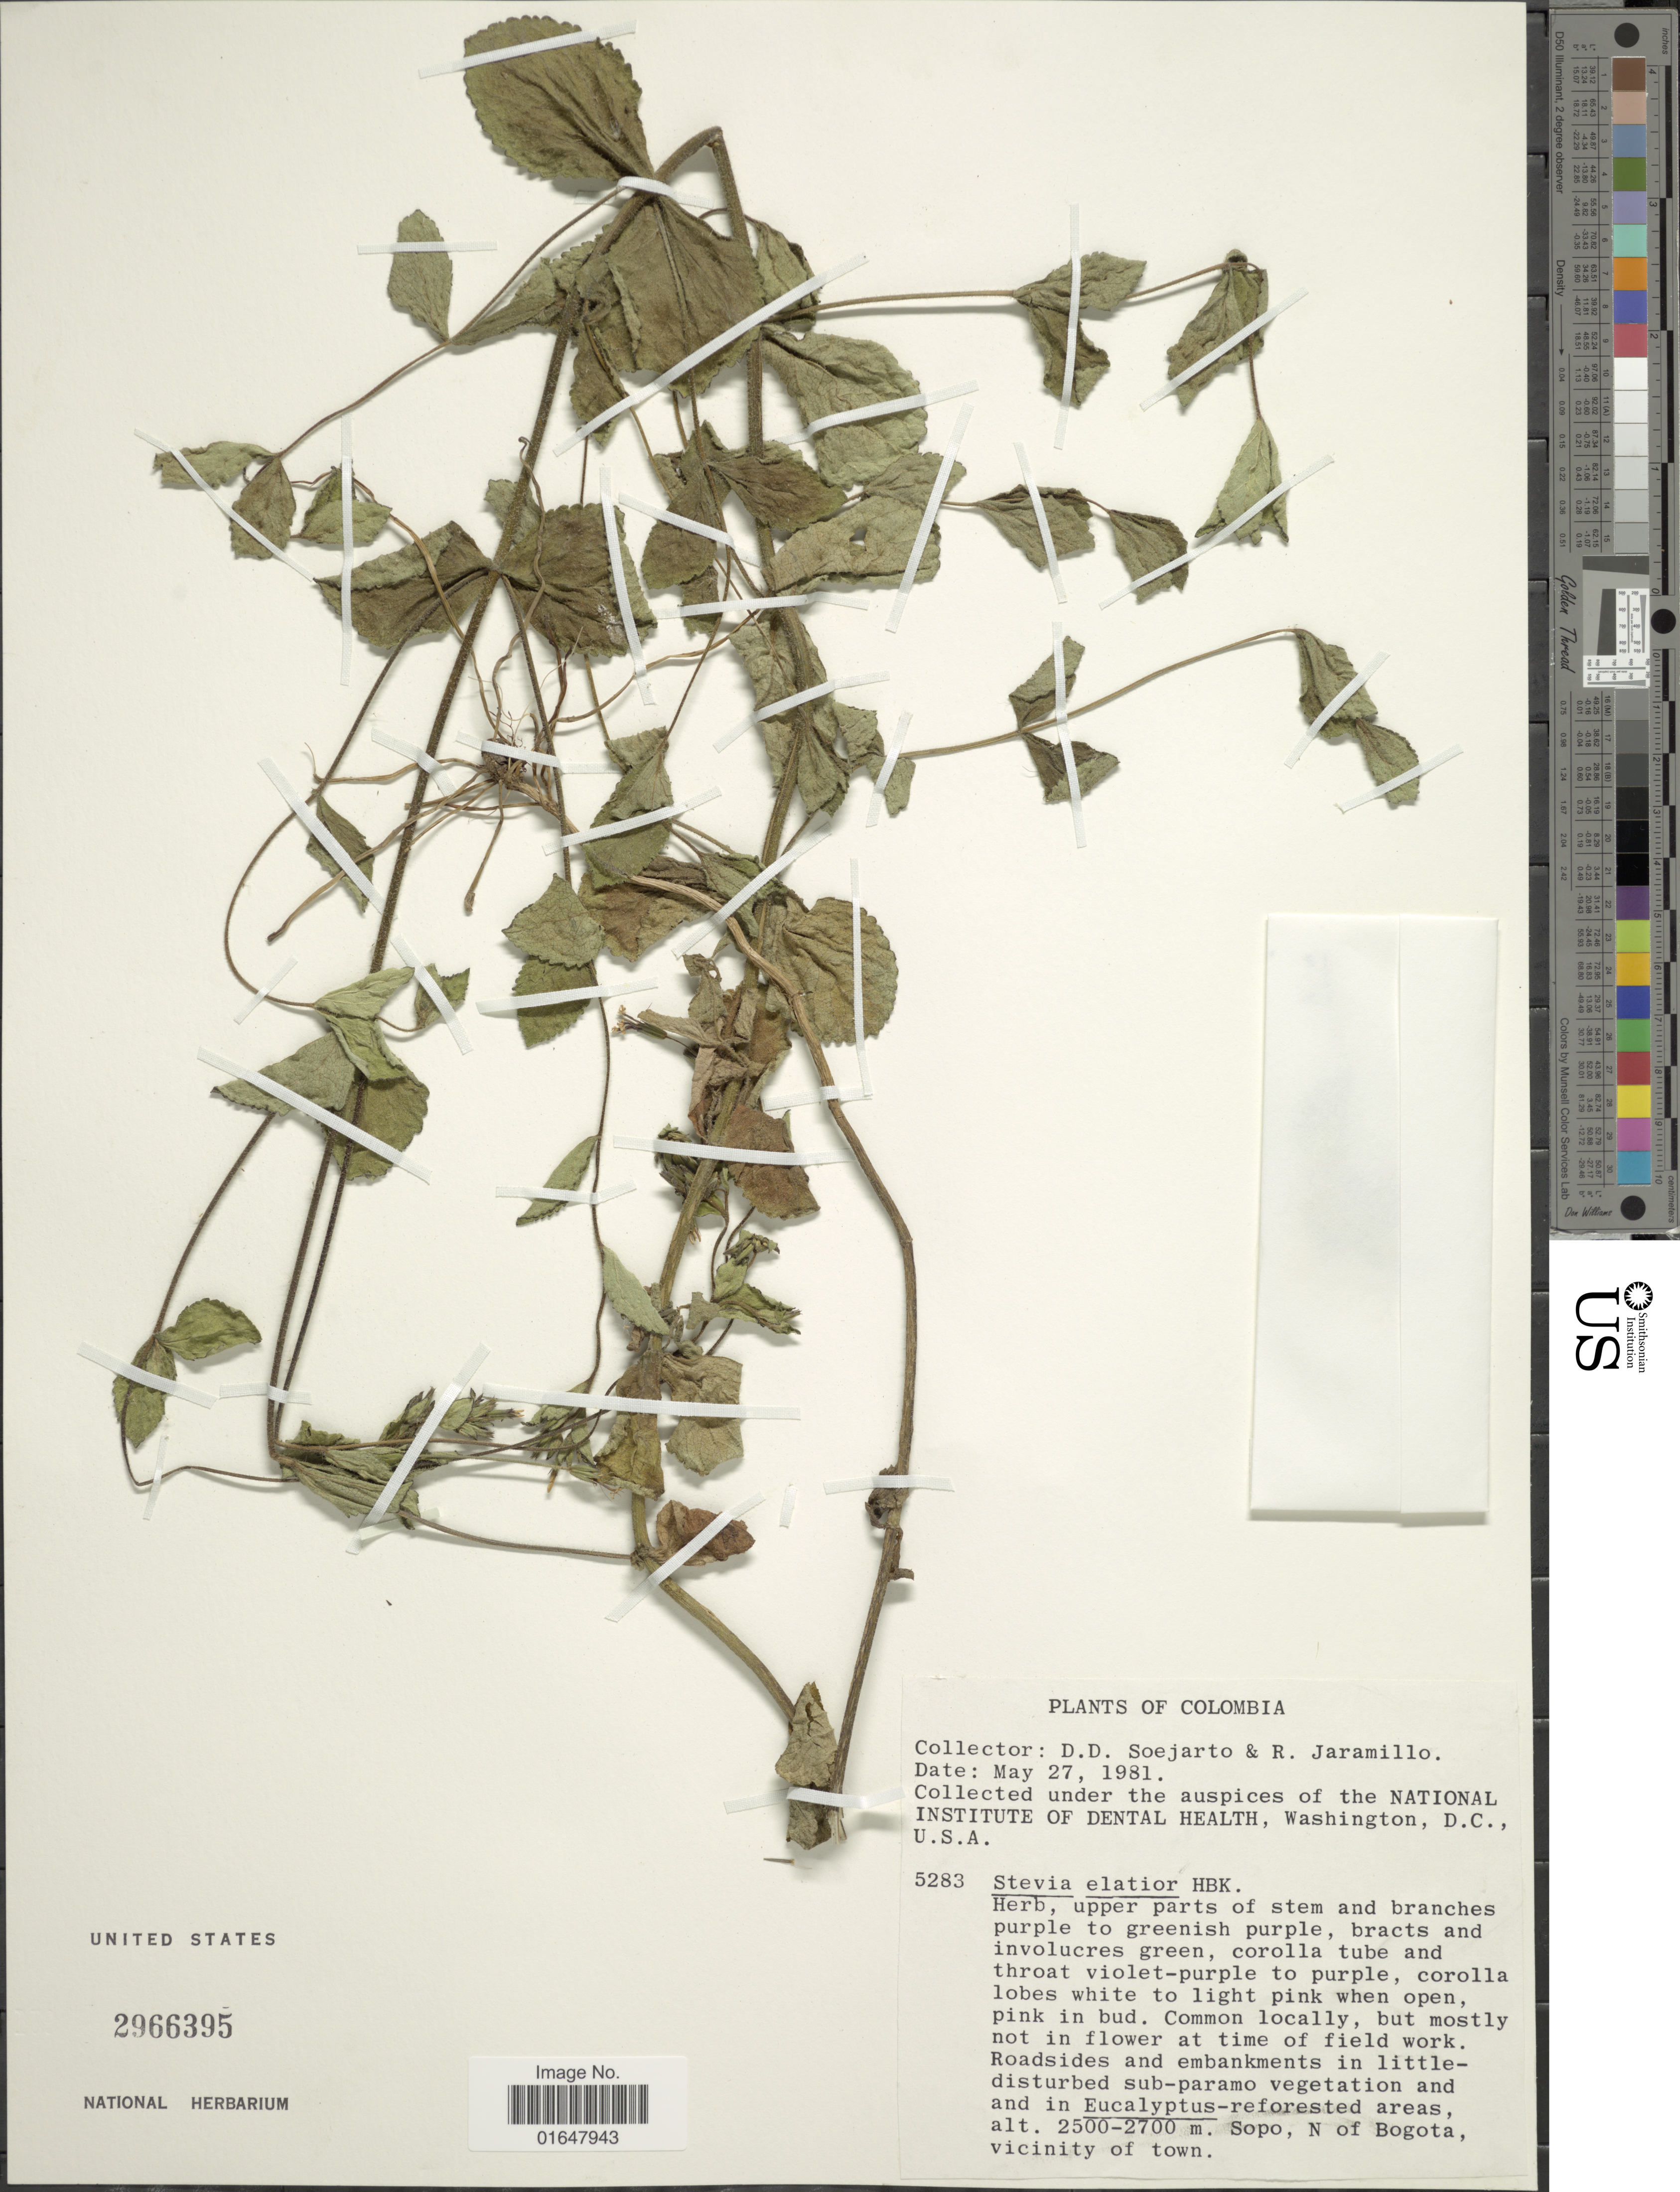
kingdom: Plantae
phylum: Tracheophyta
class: Magnoliopsida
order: Asterales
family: Asteraceae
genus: Stevia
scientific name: Stevia elatior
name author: Kunth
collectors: R. Jaramillo M.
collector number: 5283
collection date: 1981-05-27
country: Colombia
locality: Sopo, N of Bogota, vicinity of town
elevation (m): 2500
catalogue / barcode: US 2966395